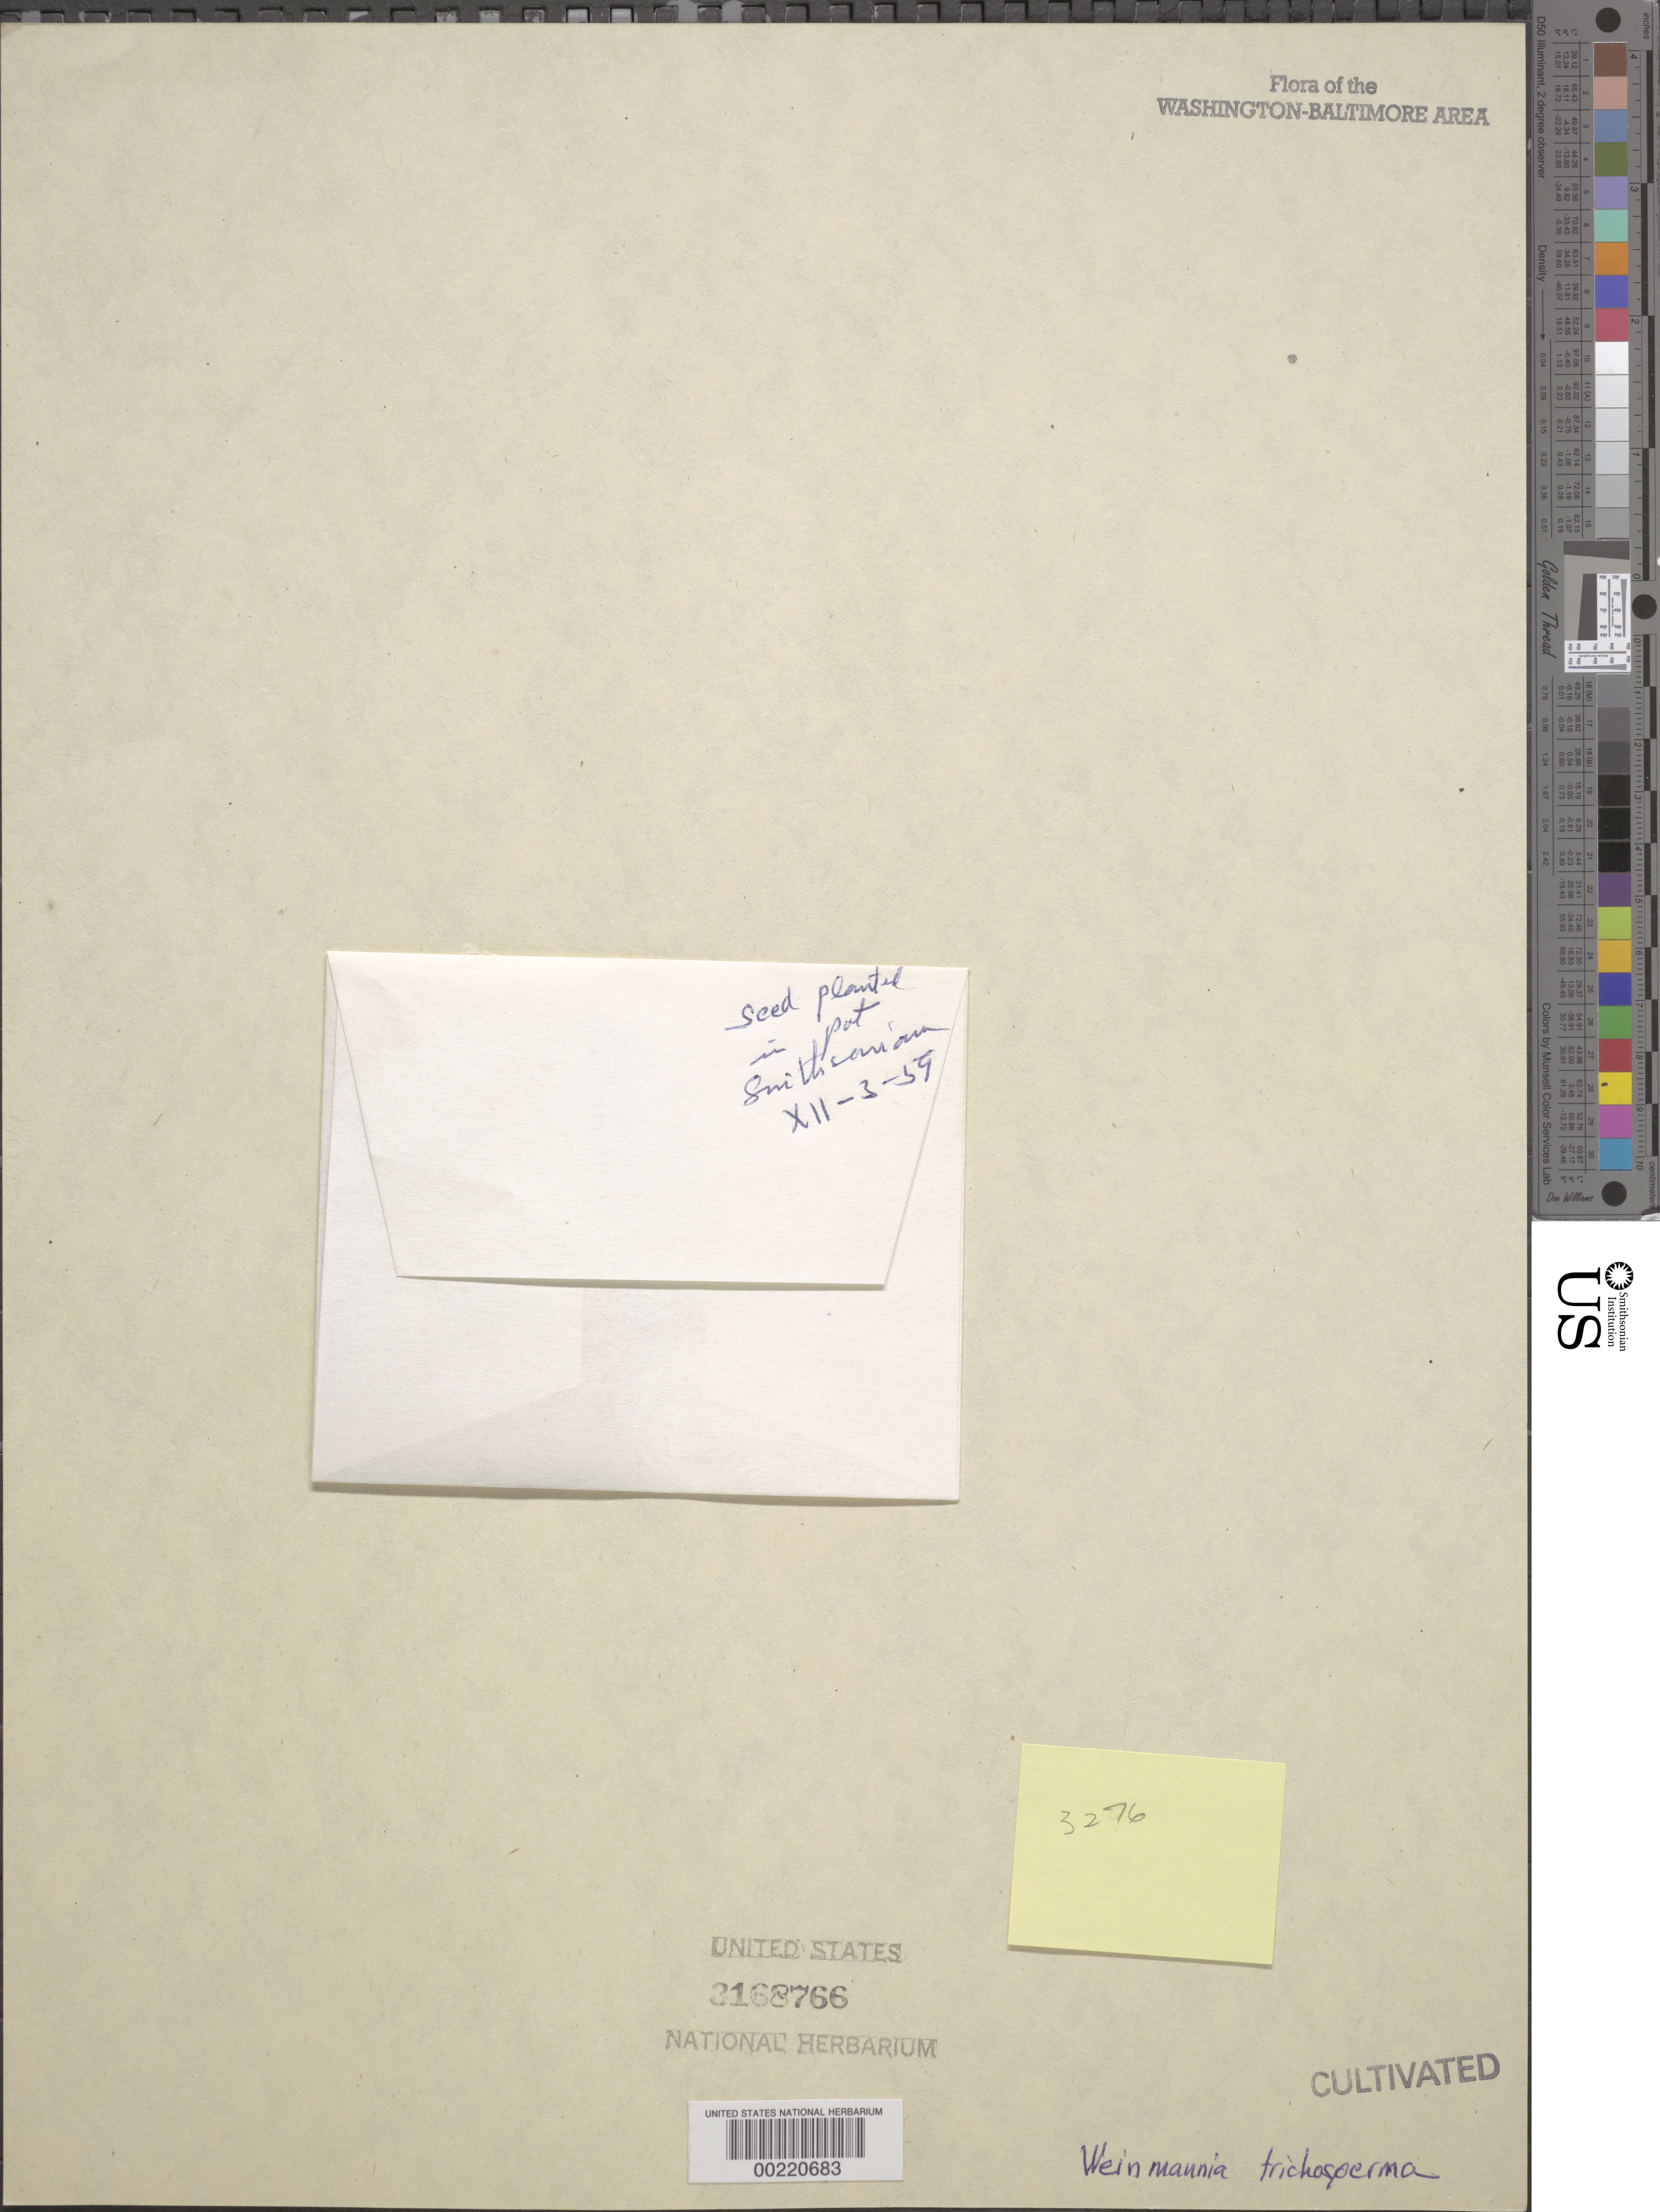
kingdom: Plantae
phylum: Tracheophyta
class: Magnoliopsida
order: Oxalidales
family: Cunoniaceae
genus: Weinmannia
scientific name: Weinmannia trichosperma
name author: Cav.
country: United States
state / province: District of Columbia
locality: Smithsonian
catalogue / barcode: US 3168766